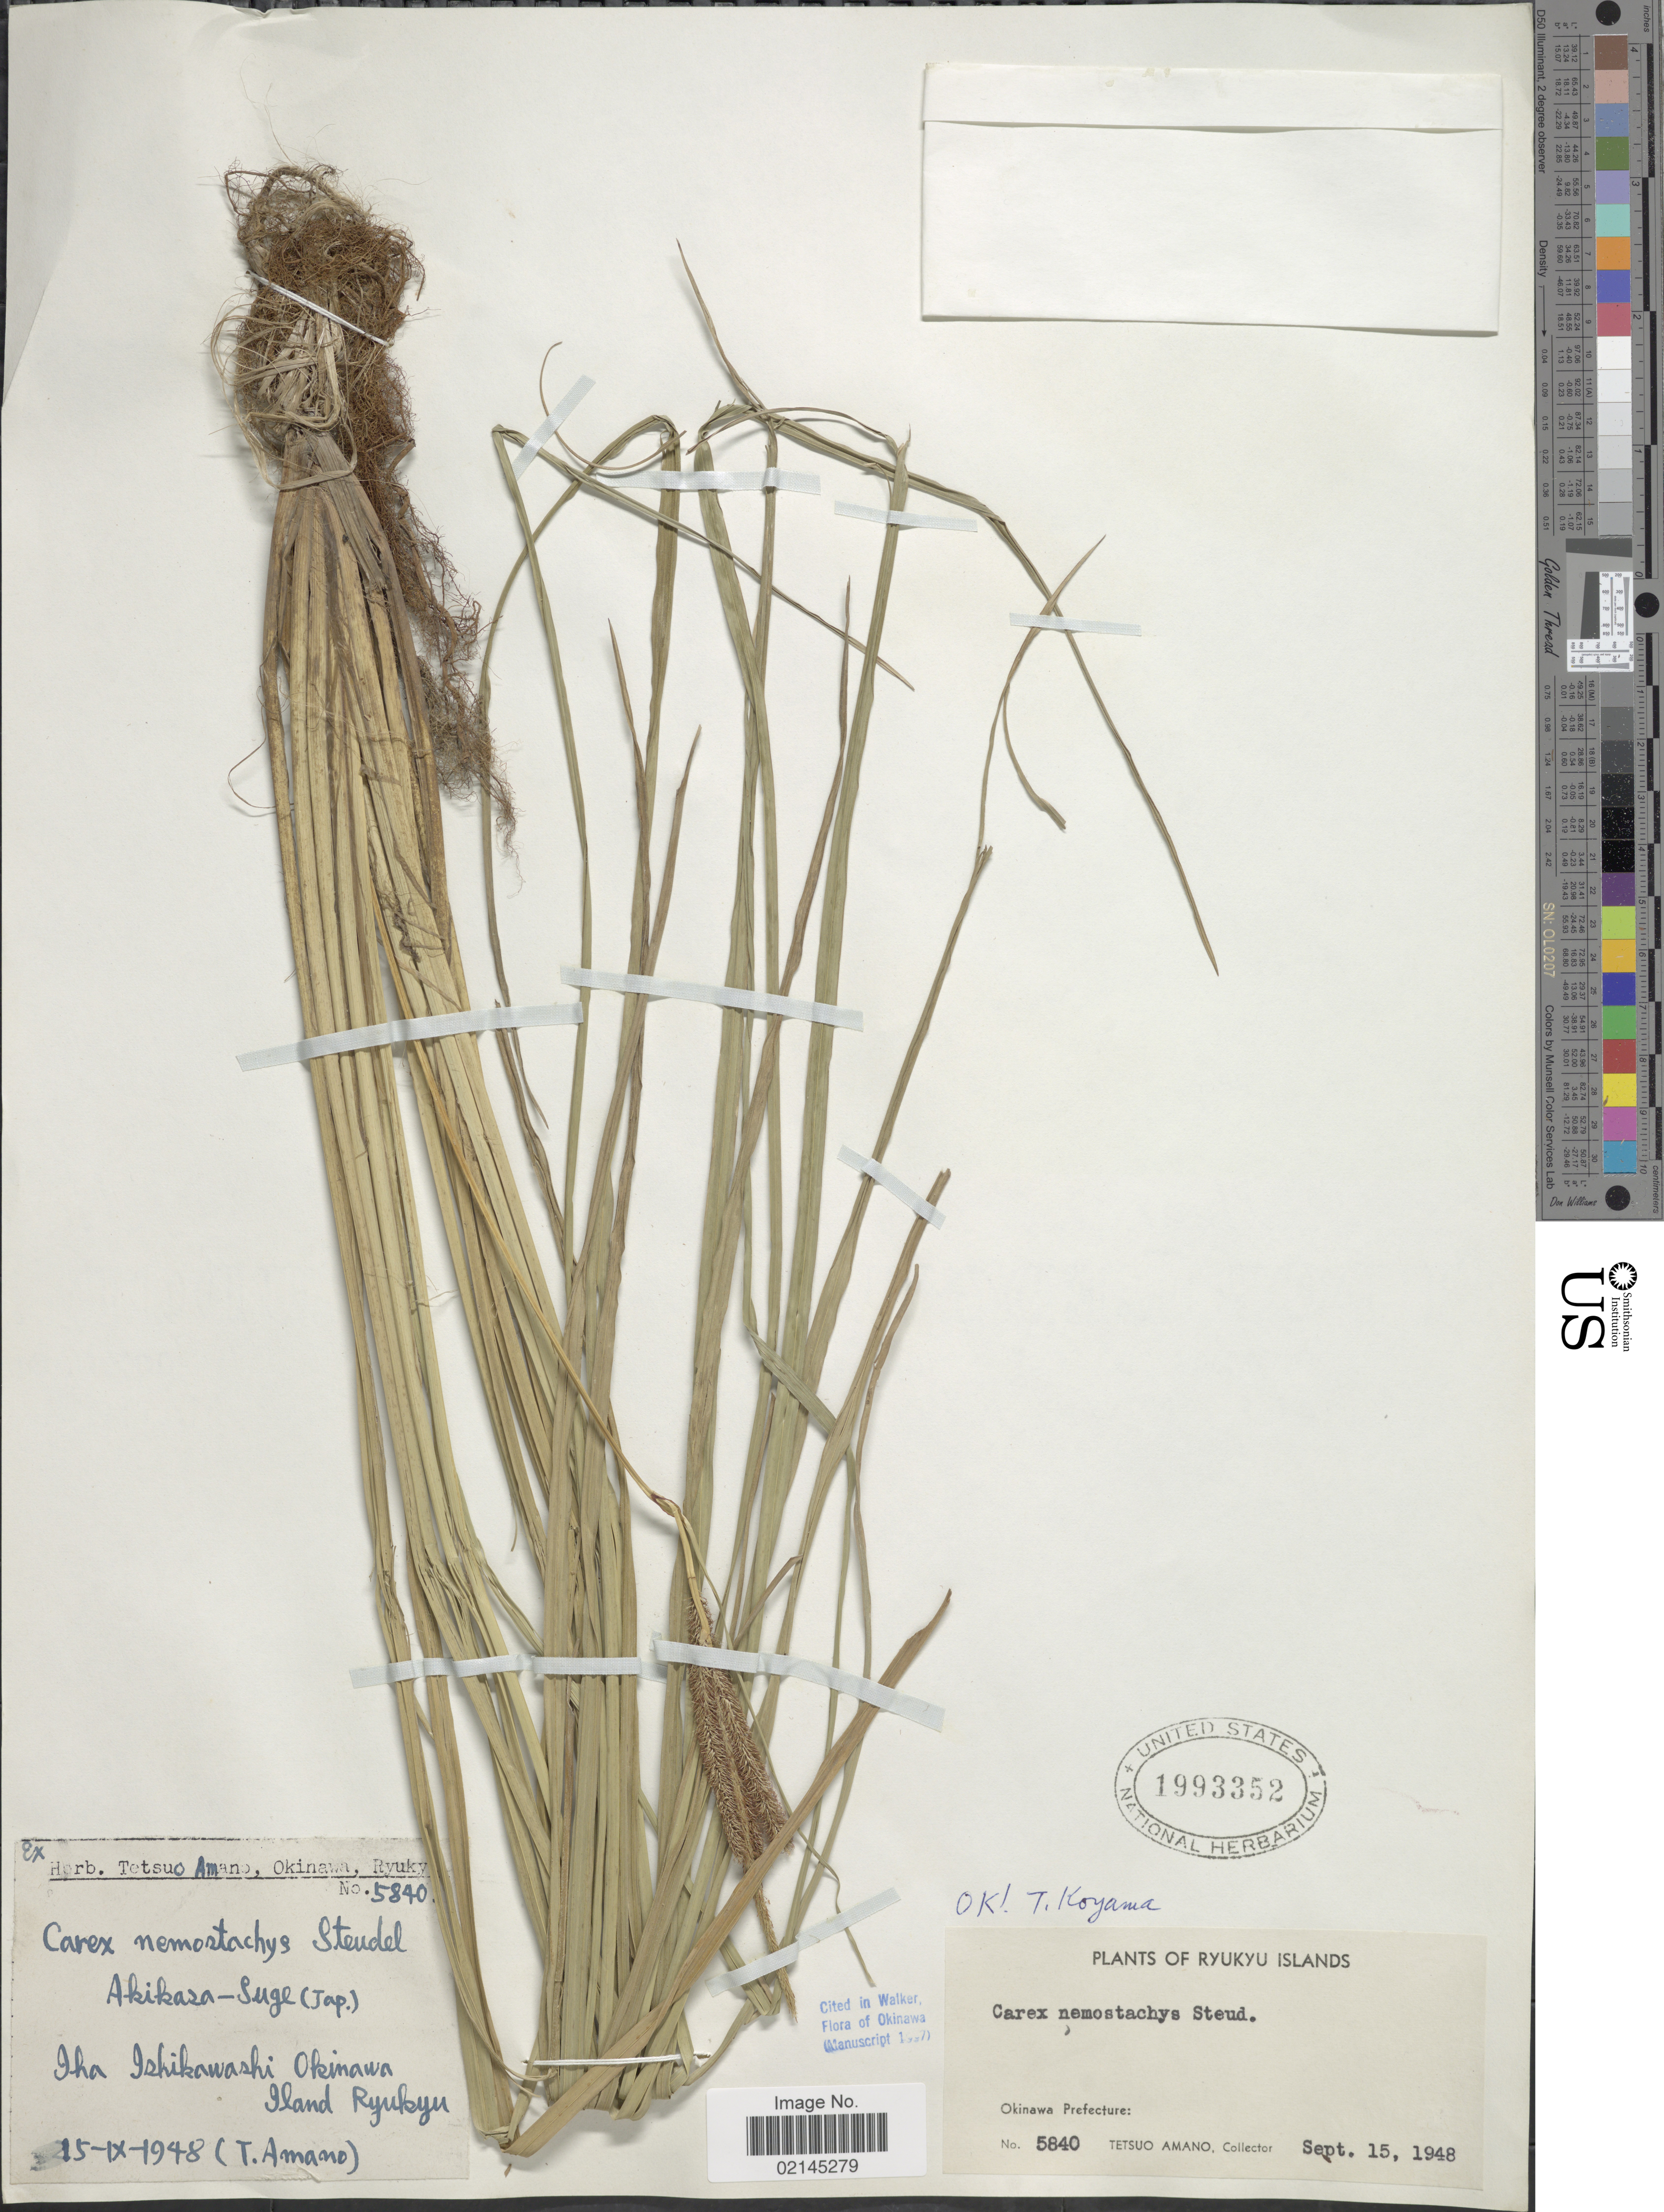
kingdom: Plantae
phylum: Tracheophyta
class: Liliopsida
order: Poales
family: Cyperaceae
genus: Carex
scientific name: Carex nemostachys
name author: Steud.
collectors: T. Amano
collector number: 5840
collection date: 1948-09-15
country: Japan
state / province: Okinawa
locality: Ryukyu Islands. Okinawa Prefecture. Iha Ishikawashi Okinawa Iland Ryukyu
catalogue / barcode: US 1993352